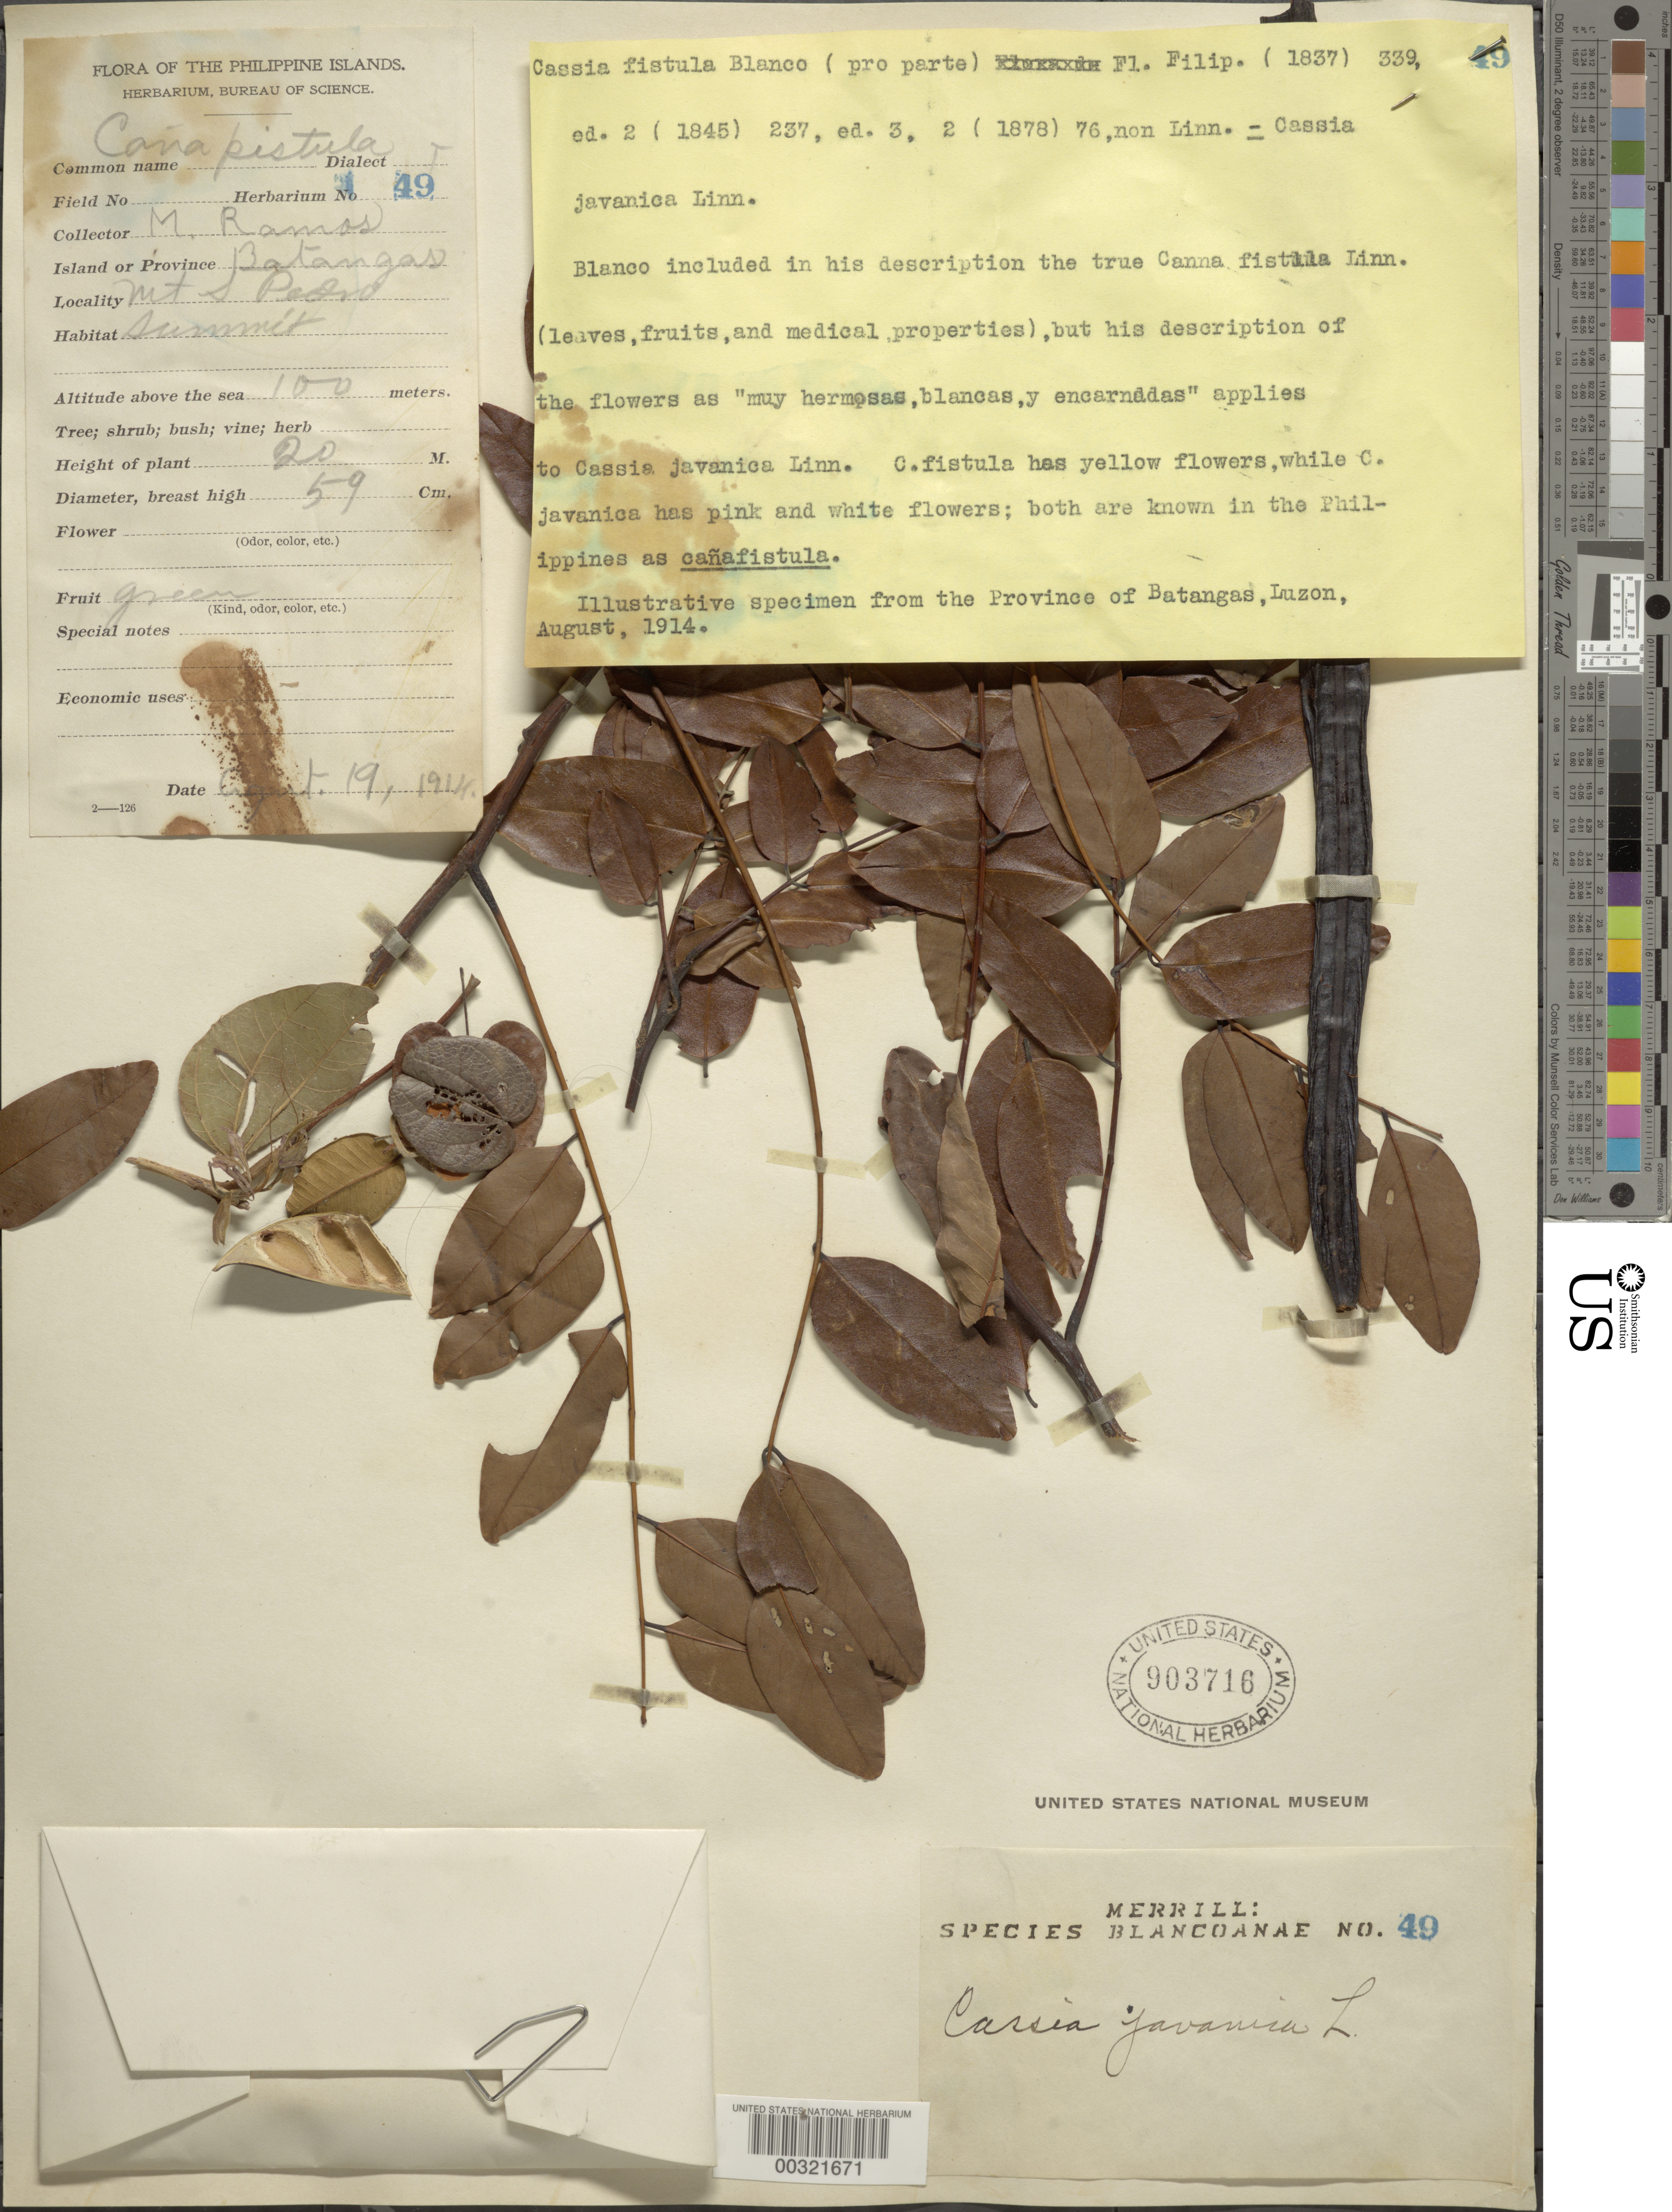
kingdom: Plantae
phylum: Tracheophyta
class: Magnoliopsida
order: Fabales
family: Fabaceae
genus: Cassia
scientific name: Cassia javanica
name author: L.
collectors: M. Ramos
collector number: Sp. Blancoan. 0049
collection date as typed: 19 Aug 1914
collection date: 1914-08-19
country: Philippines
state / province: Calabarzon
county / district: Batangas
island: Luzon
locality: Mt. s. pedro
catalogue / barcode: US 903716